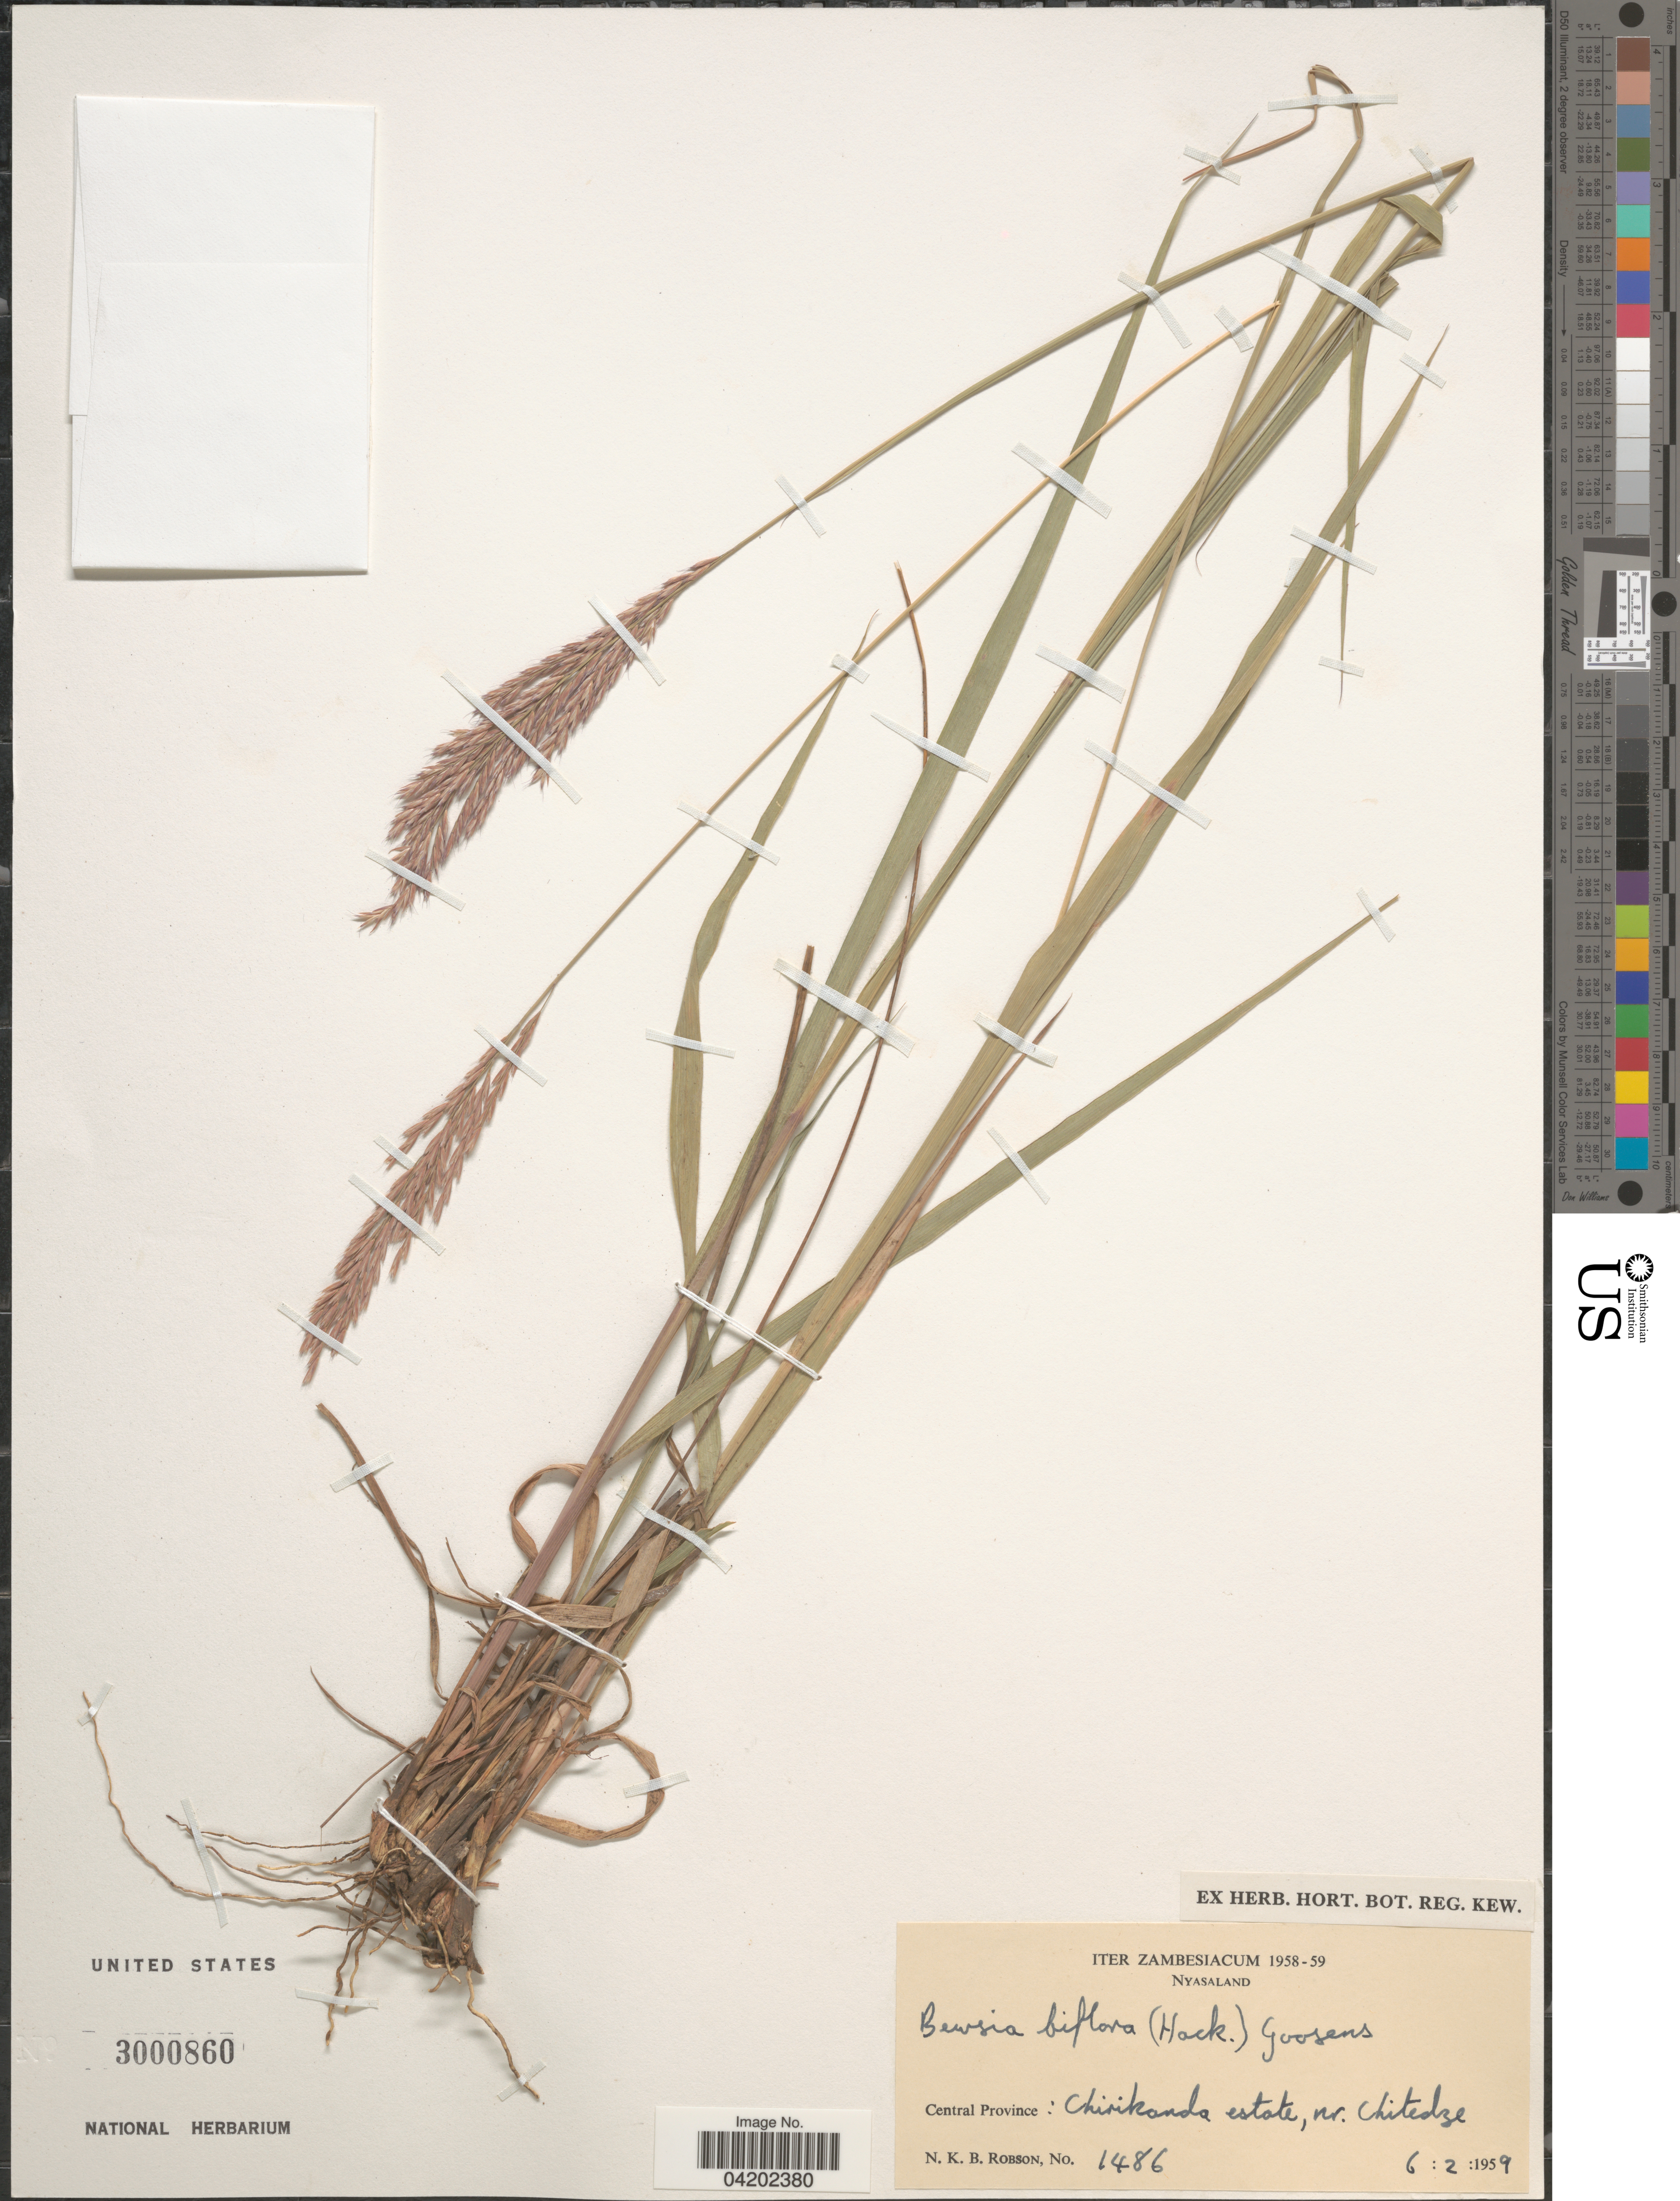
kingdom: Plantae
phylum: Tracheophyta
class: Liliopsida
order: Poales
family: Poaceae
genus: Bewsia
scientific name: Bewsia biflora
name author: (Hack.) Gooss.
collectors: N. Robson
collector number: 1486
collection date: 1959-02-06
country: Malawi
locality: Iter Zambesiacum 1958-59. Nyasaland. Central Province: Chirikanda estate, nr. Chitedze.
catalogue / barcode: US 3000860